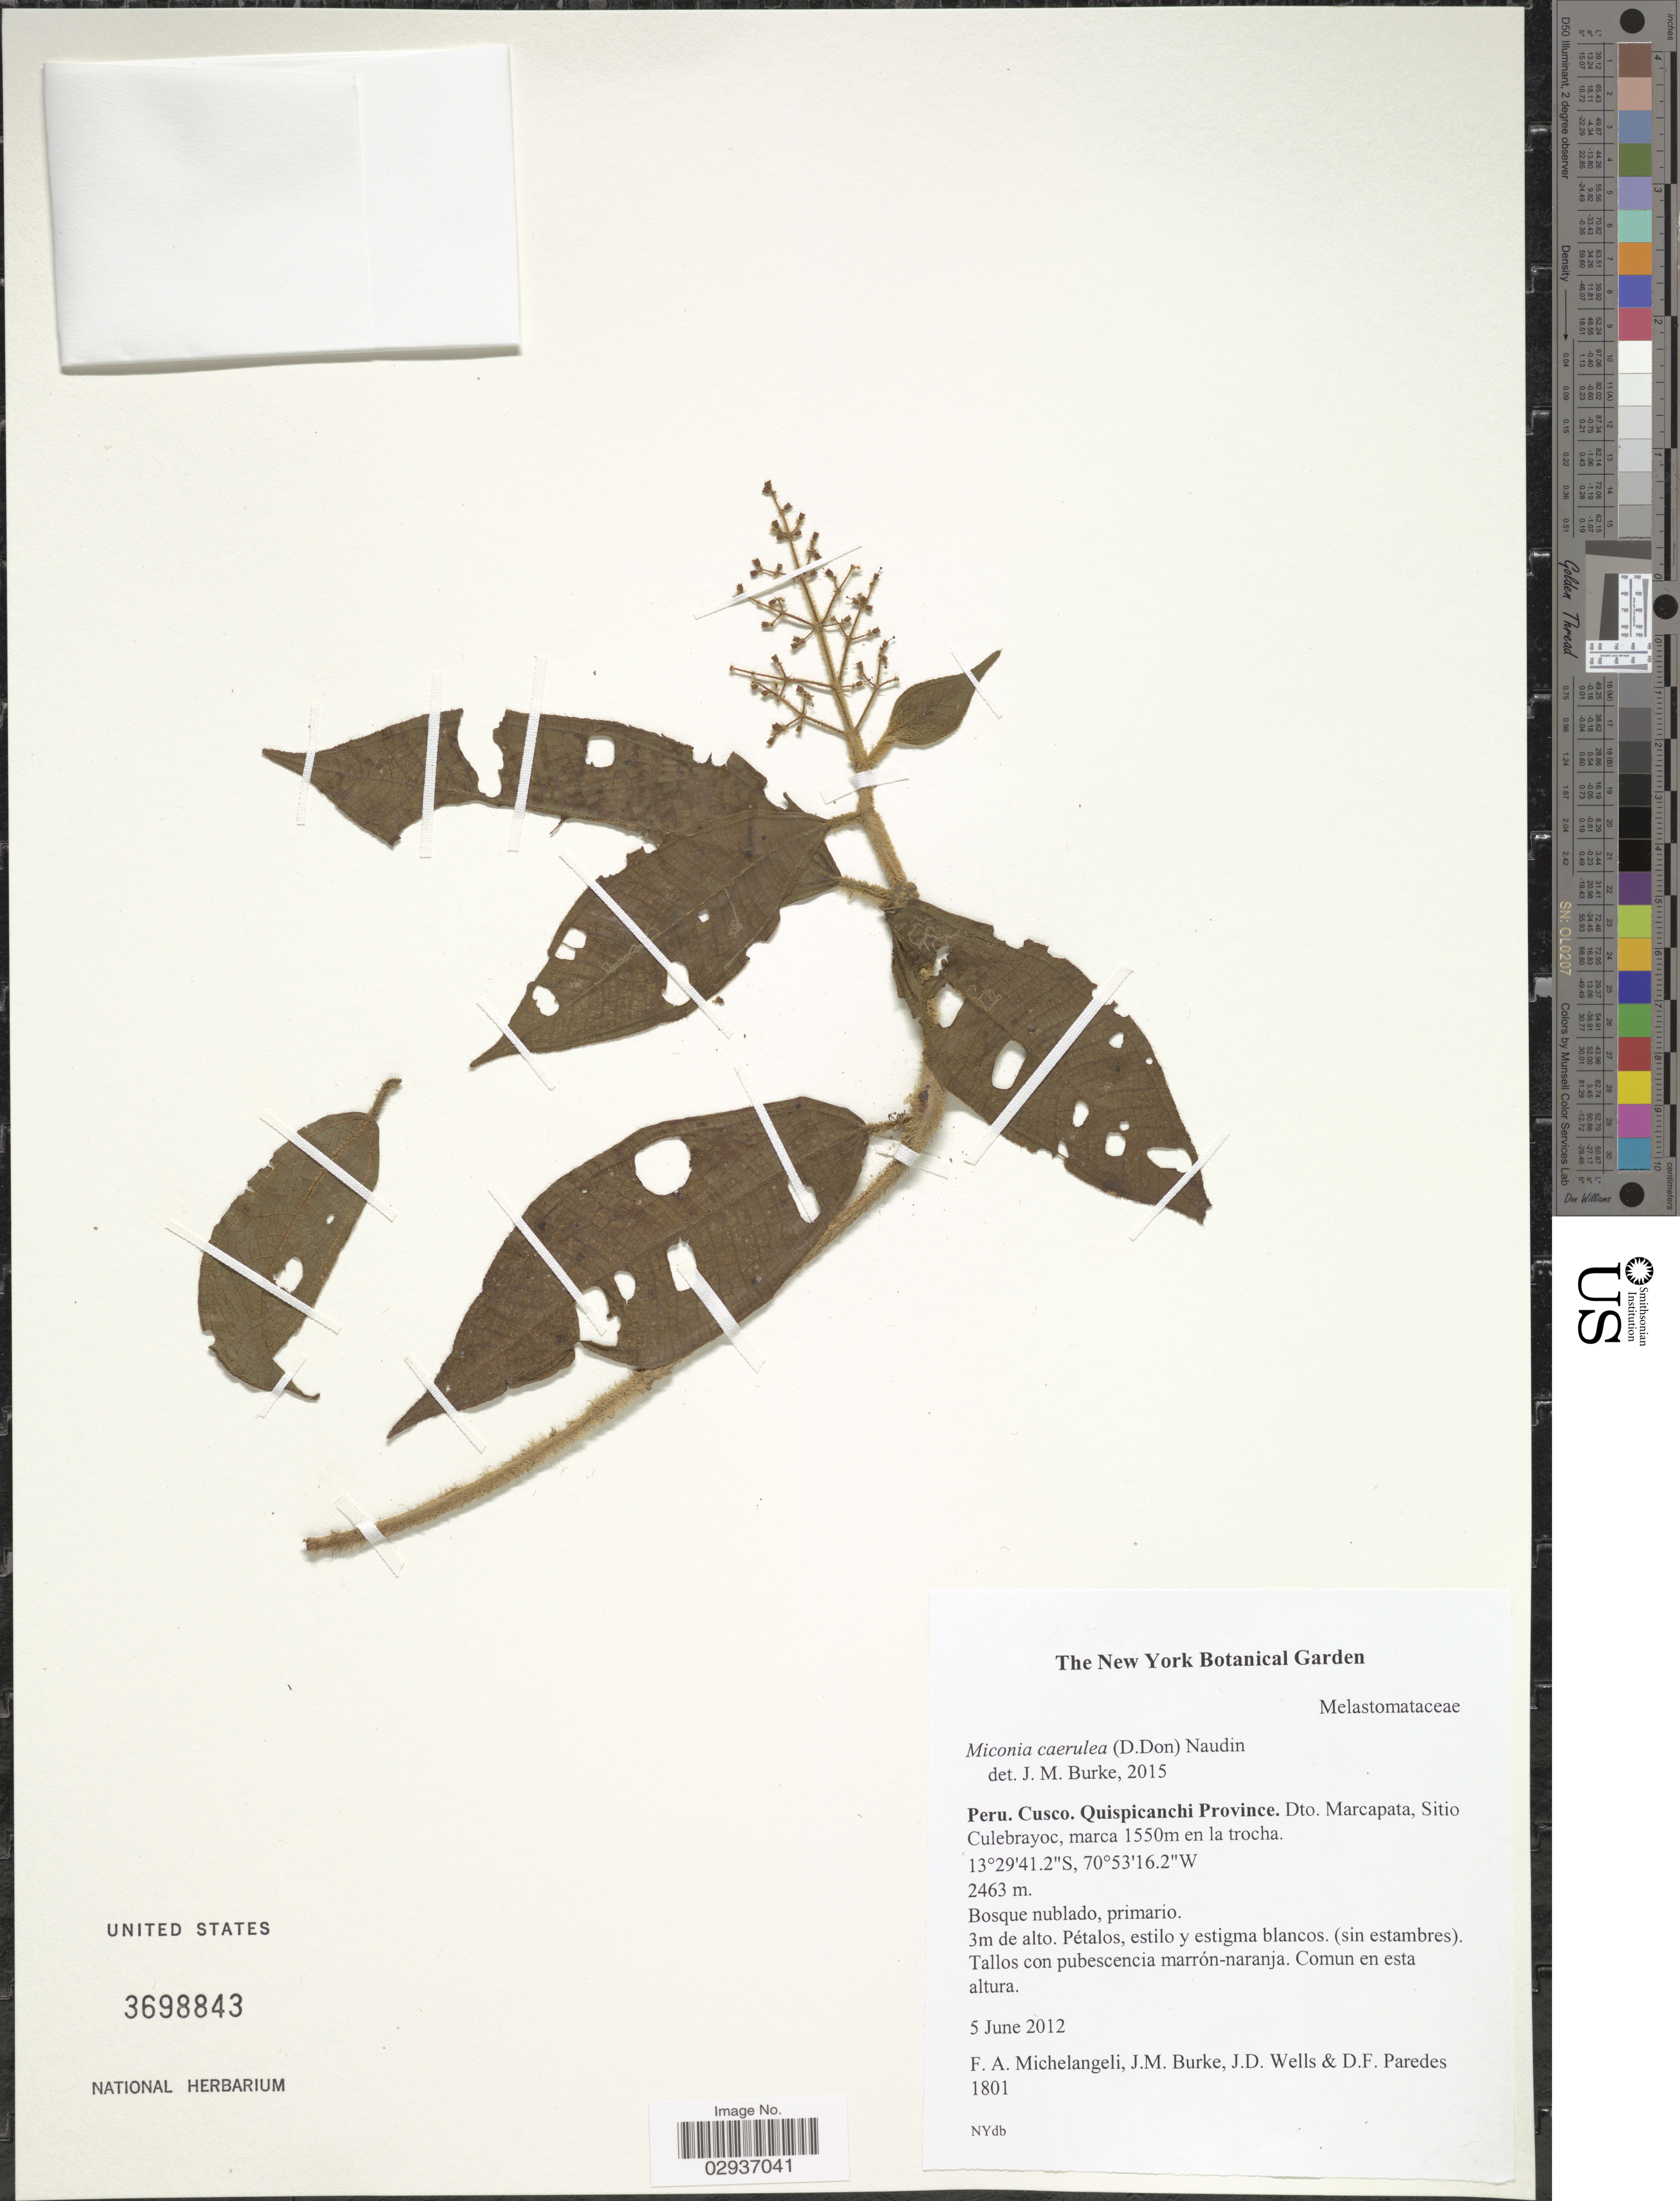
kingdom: Plantae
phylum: Tracheophyta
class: Magnoliopsida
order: Myrtales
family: Melastomataceae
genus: Miconia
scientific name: Miconia caerulea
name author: (D. Don) Naudin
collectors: F. A. Michelangeli, Jac. M. Burke, J. Wells & D. Paredes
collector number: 1801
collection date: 2012-06-05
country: Peru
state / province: Cusco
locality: Peru. Cusco. Quispicanchi Province. Dto. Marcapata, Sitio Culebrayoc.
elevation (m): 2463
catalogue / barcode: US 3698843